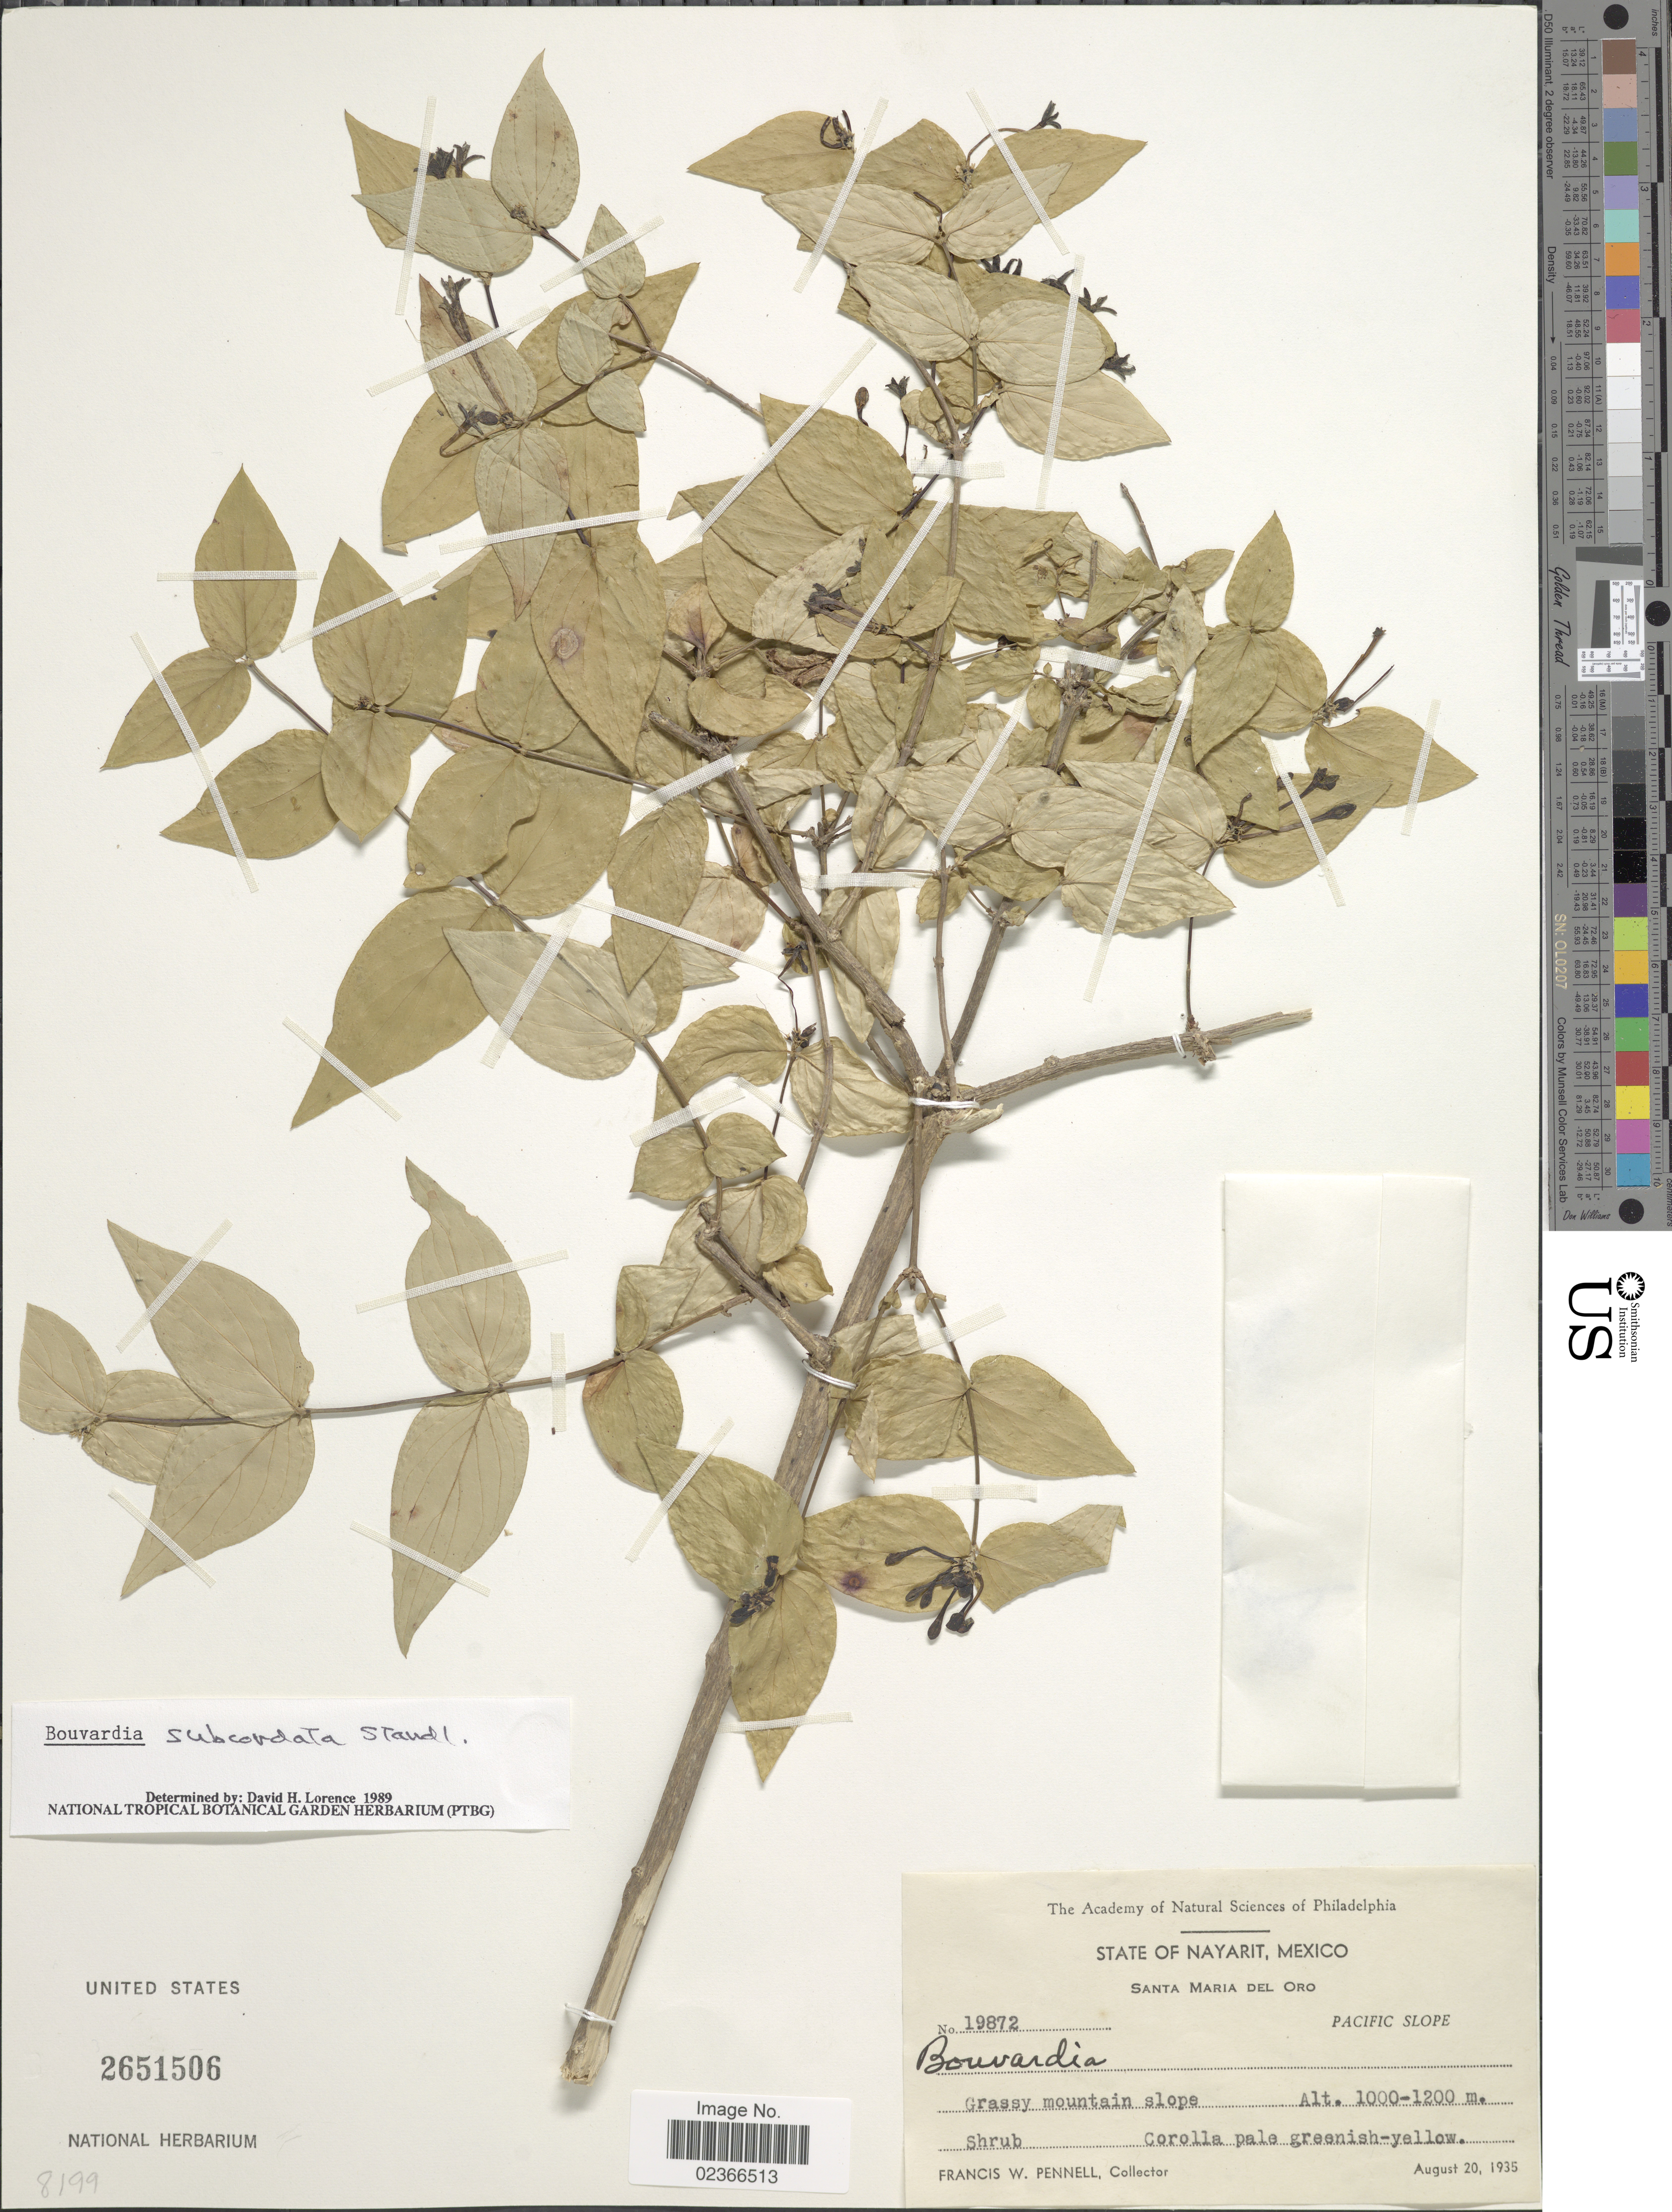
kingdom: Plantae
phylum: Tracheophyta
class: Magnoliopsida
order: Gentianales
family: Rubiaceae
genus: Bouvardia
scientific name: Bouvardia subcordata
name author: Standl.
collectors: F. W. Pennell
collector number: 19872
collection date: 1935-08-20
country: Mexico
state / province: Nayarit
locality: Santa Maria del Oro, Pacific Slope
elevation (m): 1000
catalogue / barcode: US 2651506